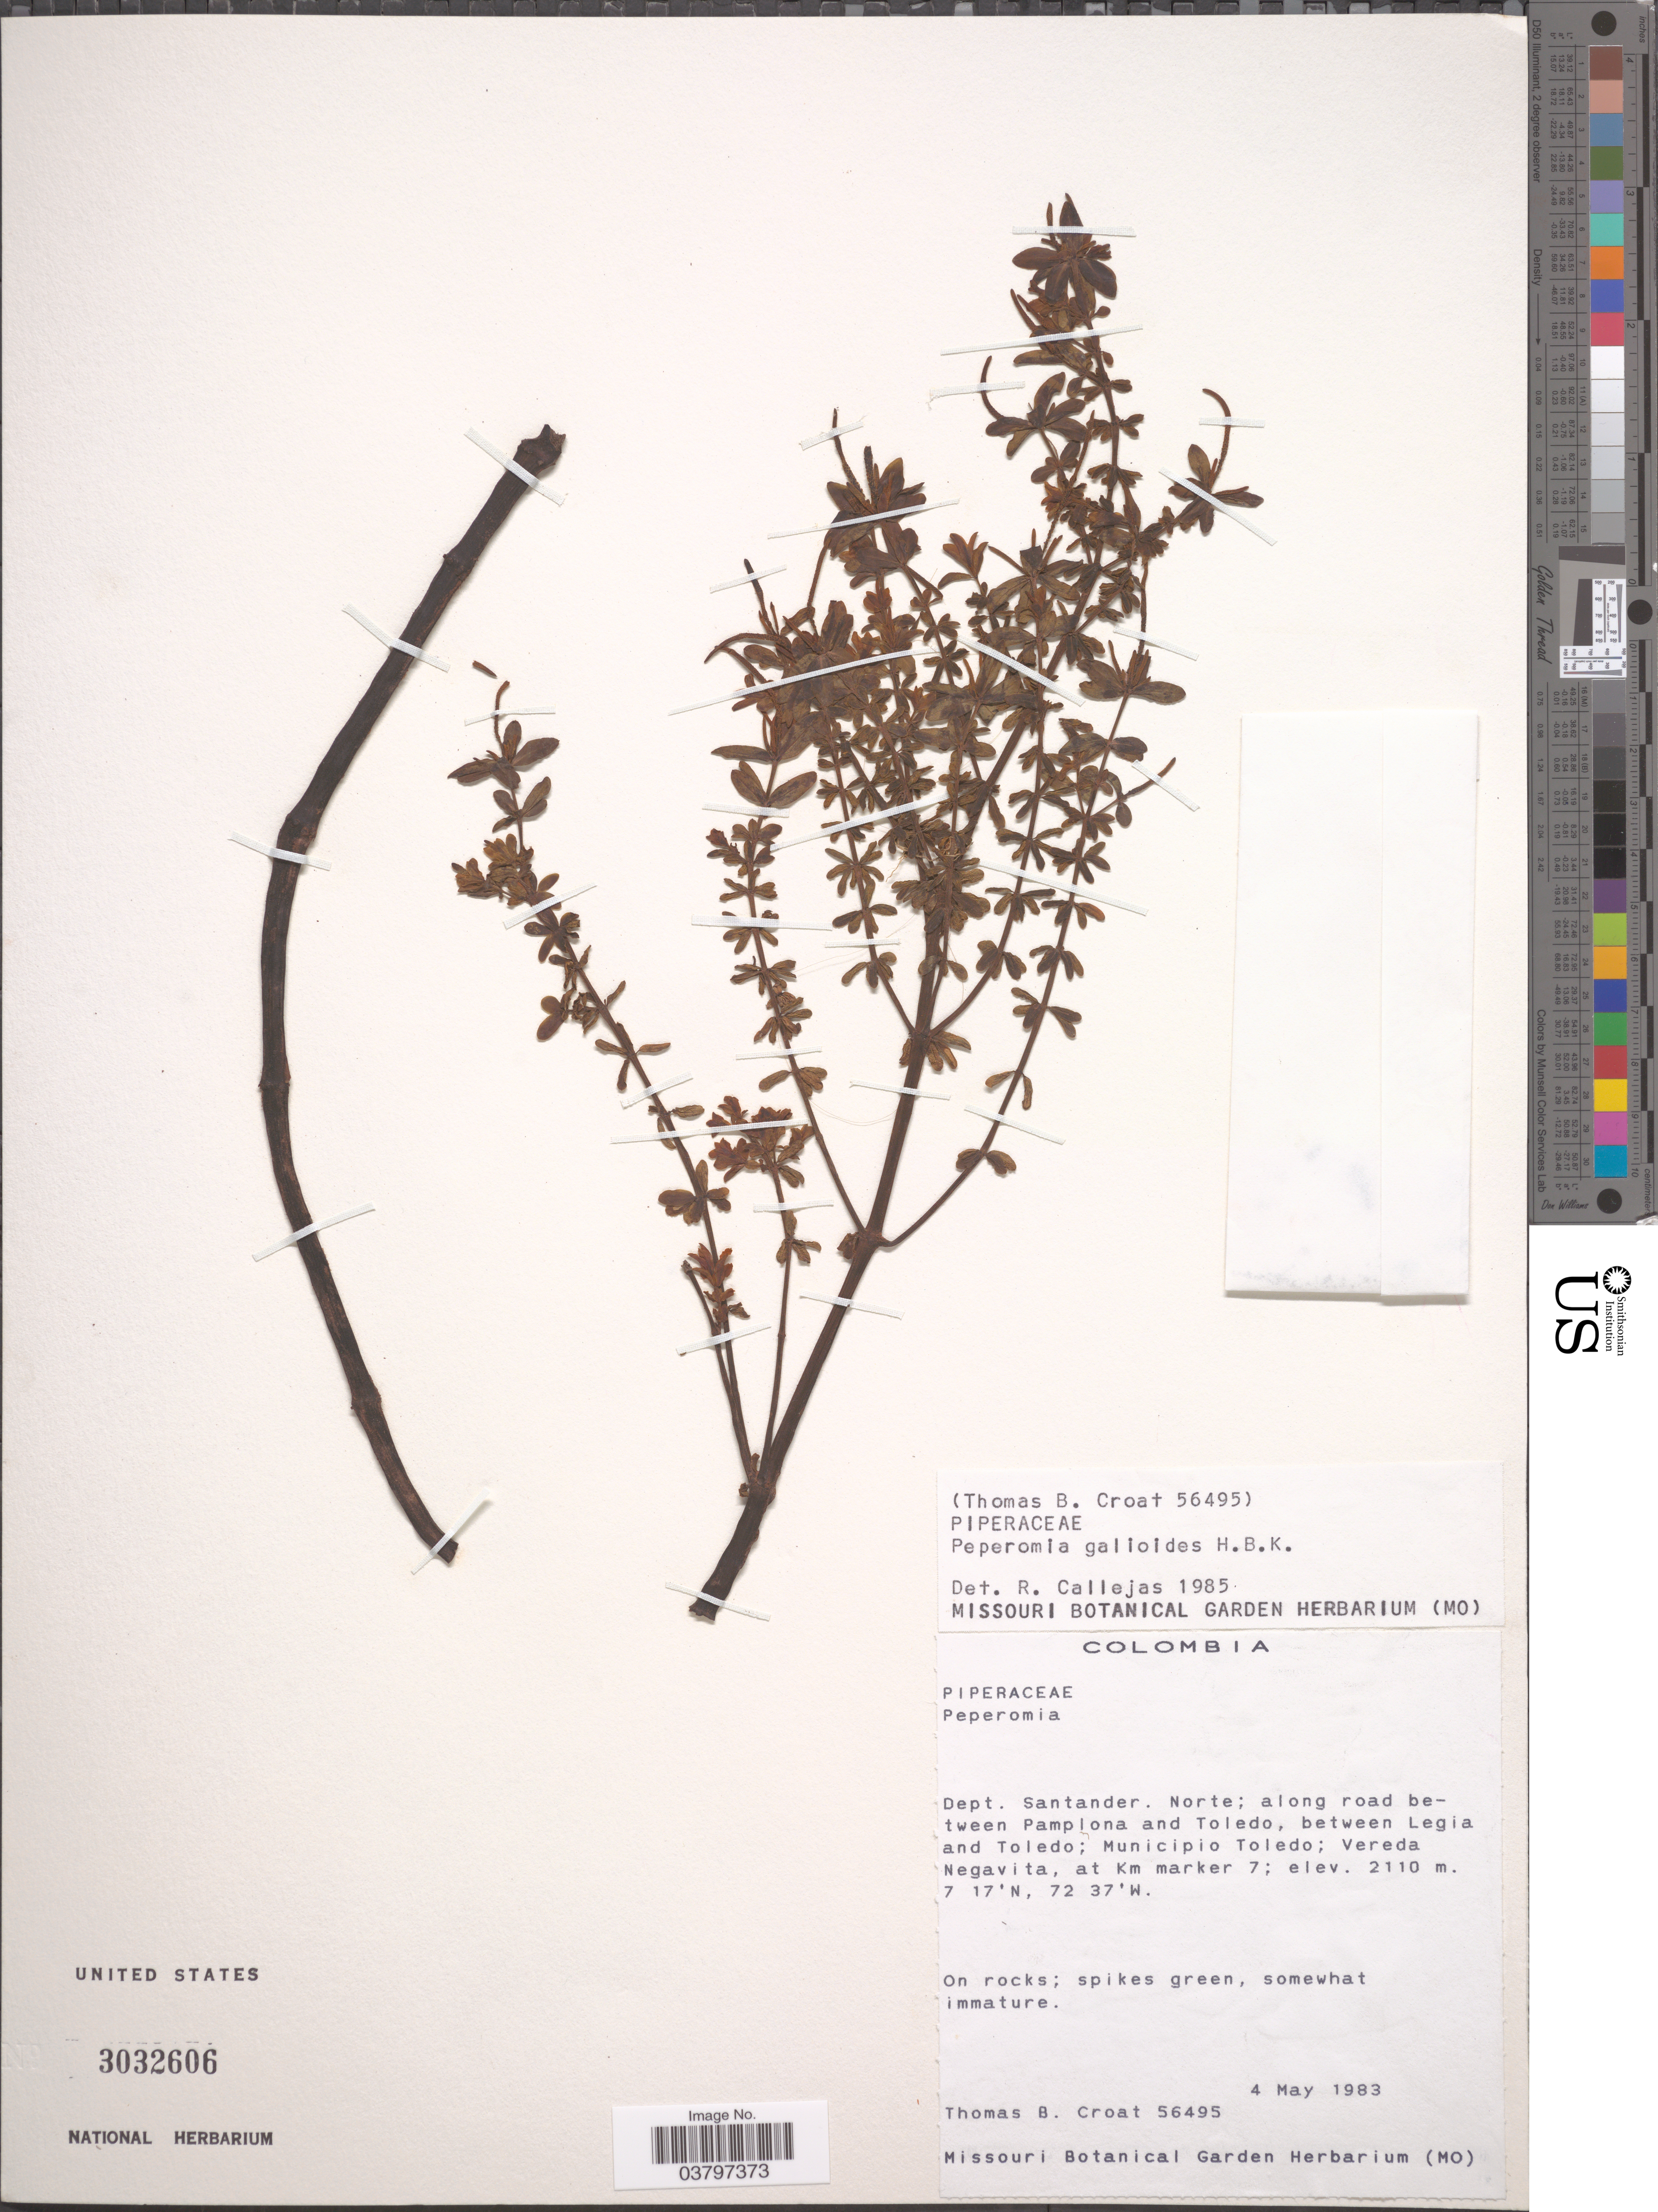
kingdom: Plantae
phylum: Tracheophyta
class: Magnoliopsida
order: Piperales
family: Piperaceae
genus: Peperomia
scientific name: Peperomia galioides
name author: Kunth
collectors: T. B. Croat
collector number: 56495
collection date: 1983-05-04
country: Colombia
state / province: Norte de Santander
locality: Dept. Santander. Norte; along road between Pamplona and Toledo, between Legia and Toledo; Municipio Toldeo; Vereda Negavita, at Km marker 7.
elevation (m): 2110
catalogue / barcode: US 3032606